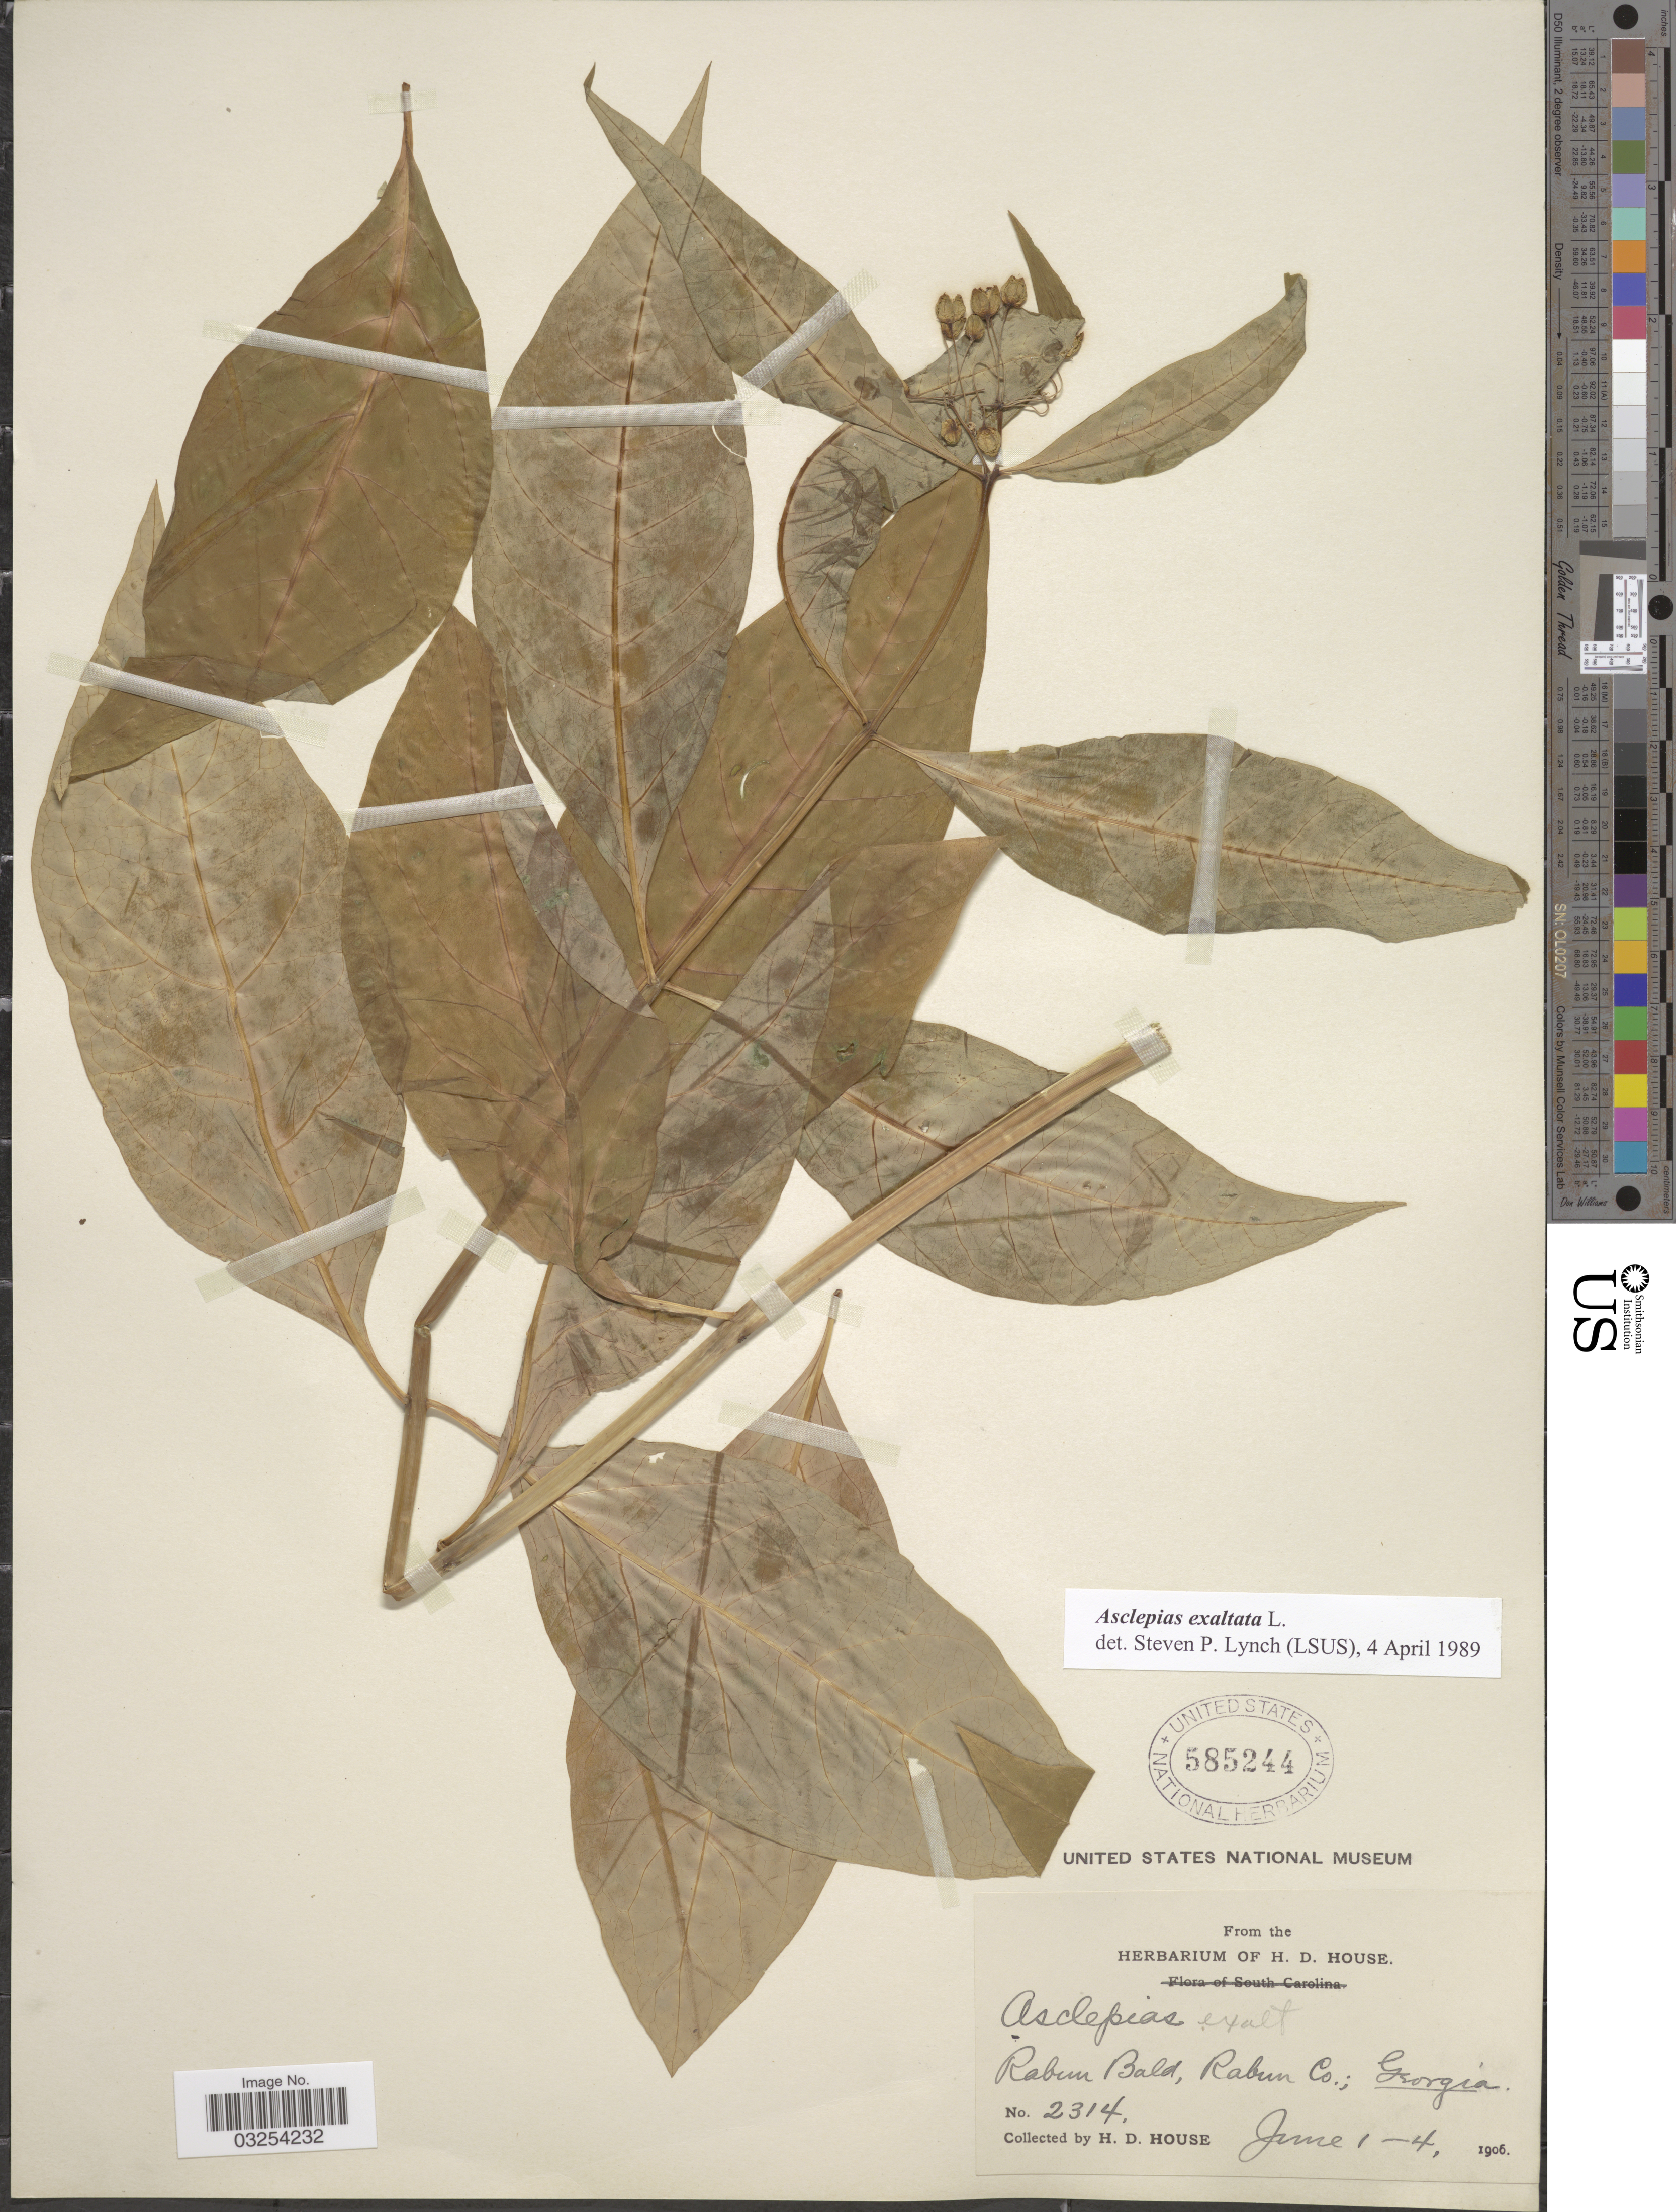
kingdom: Plantae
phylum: Tracheophyta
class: Magnoliopsida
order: Gentianales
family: Apocynaceae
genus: Asclepias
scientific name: Asclepias exaltata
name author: Muhl.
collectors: H. D. House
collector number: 2314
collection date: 1906-06-01/1906-06-04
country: United States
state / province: Georgia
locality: Rabun Bald, Rabun Co.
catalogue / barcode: US 585244